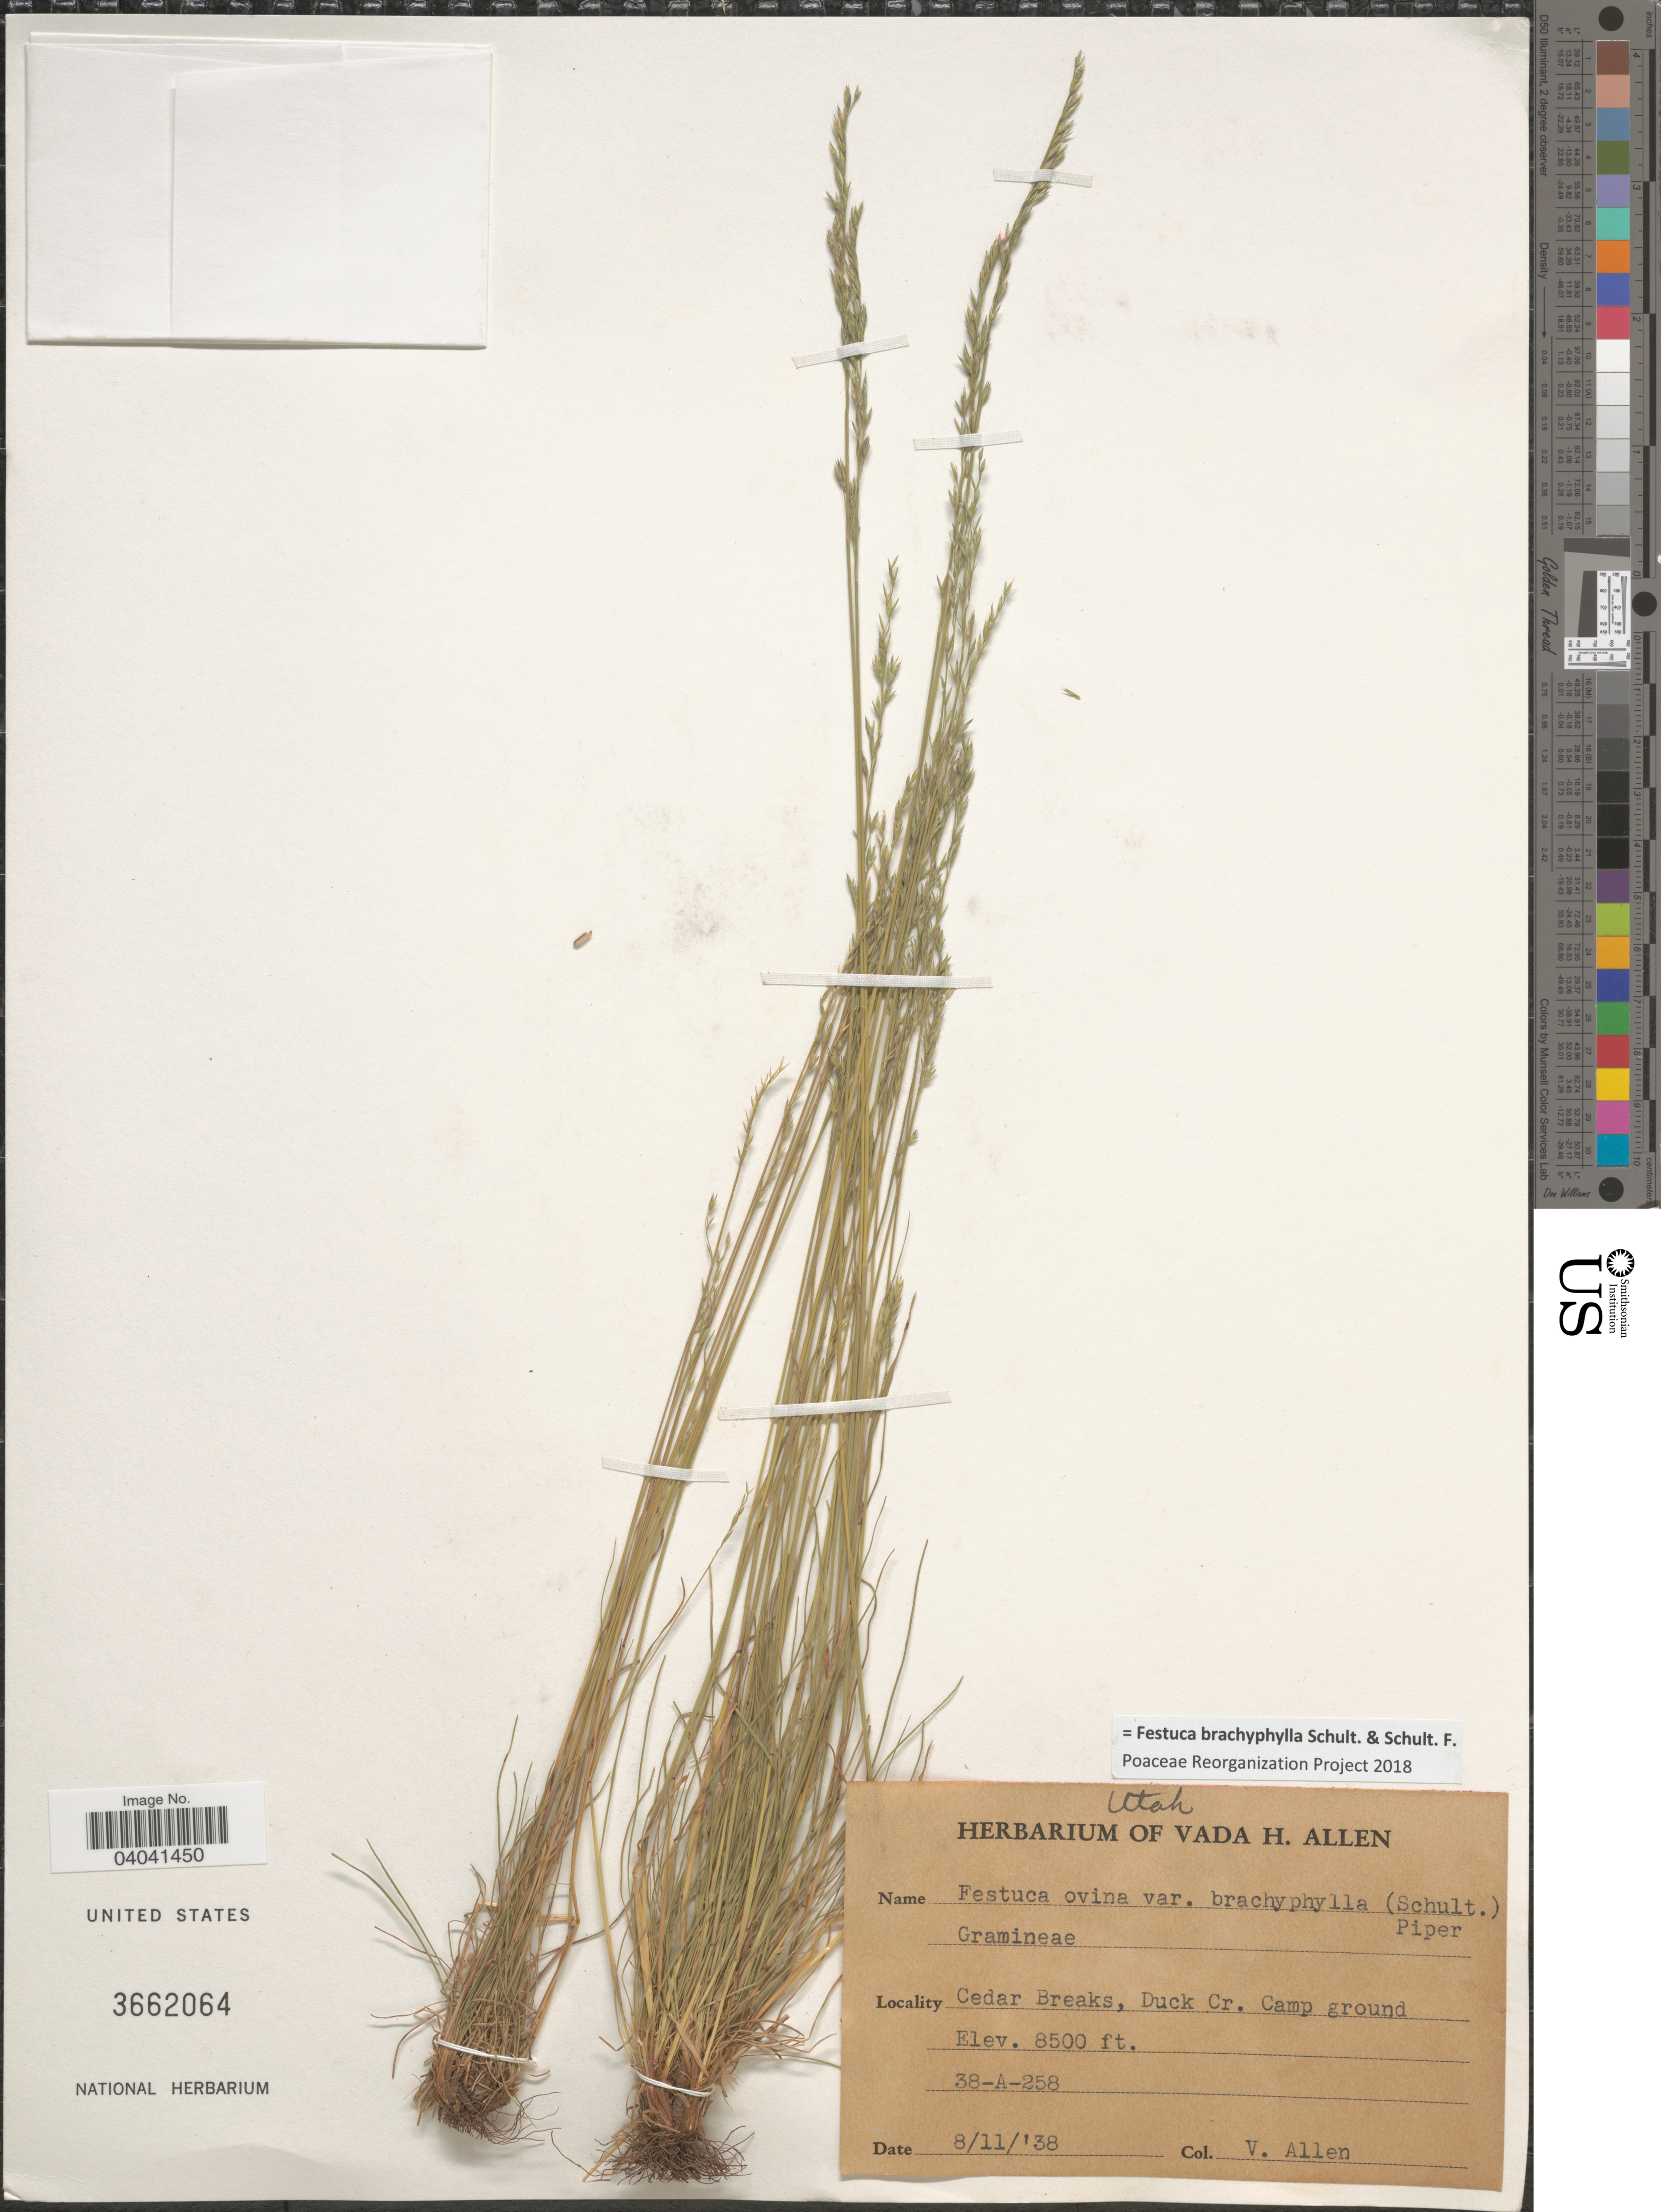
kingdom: Plantae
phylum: Tracheophyta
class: Liliopsida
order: Poales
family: Poaceae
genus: Festuca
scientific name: Festuca brachyphylla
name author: Schult. & Schult. f.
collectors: V. Allen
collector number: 38-A-258?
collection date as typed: Transcribed d/m/y: 11/8/38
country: United States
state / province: Utah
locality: Cedar Breaks, Duck Cr. Camp ground.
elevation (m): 2591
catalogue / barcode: US 3662064